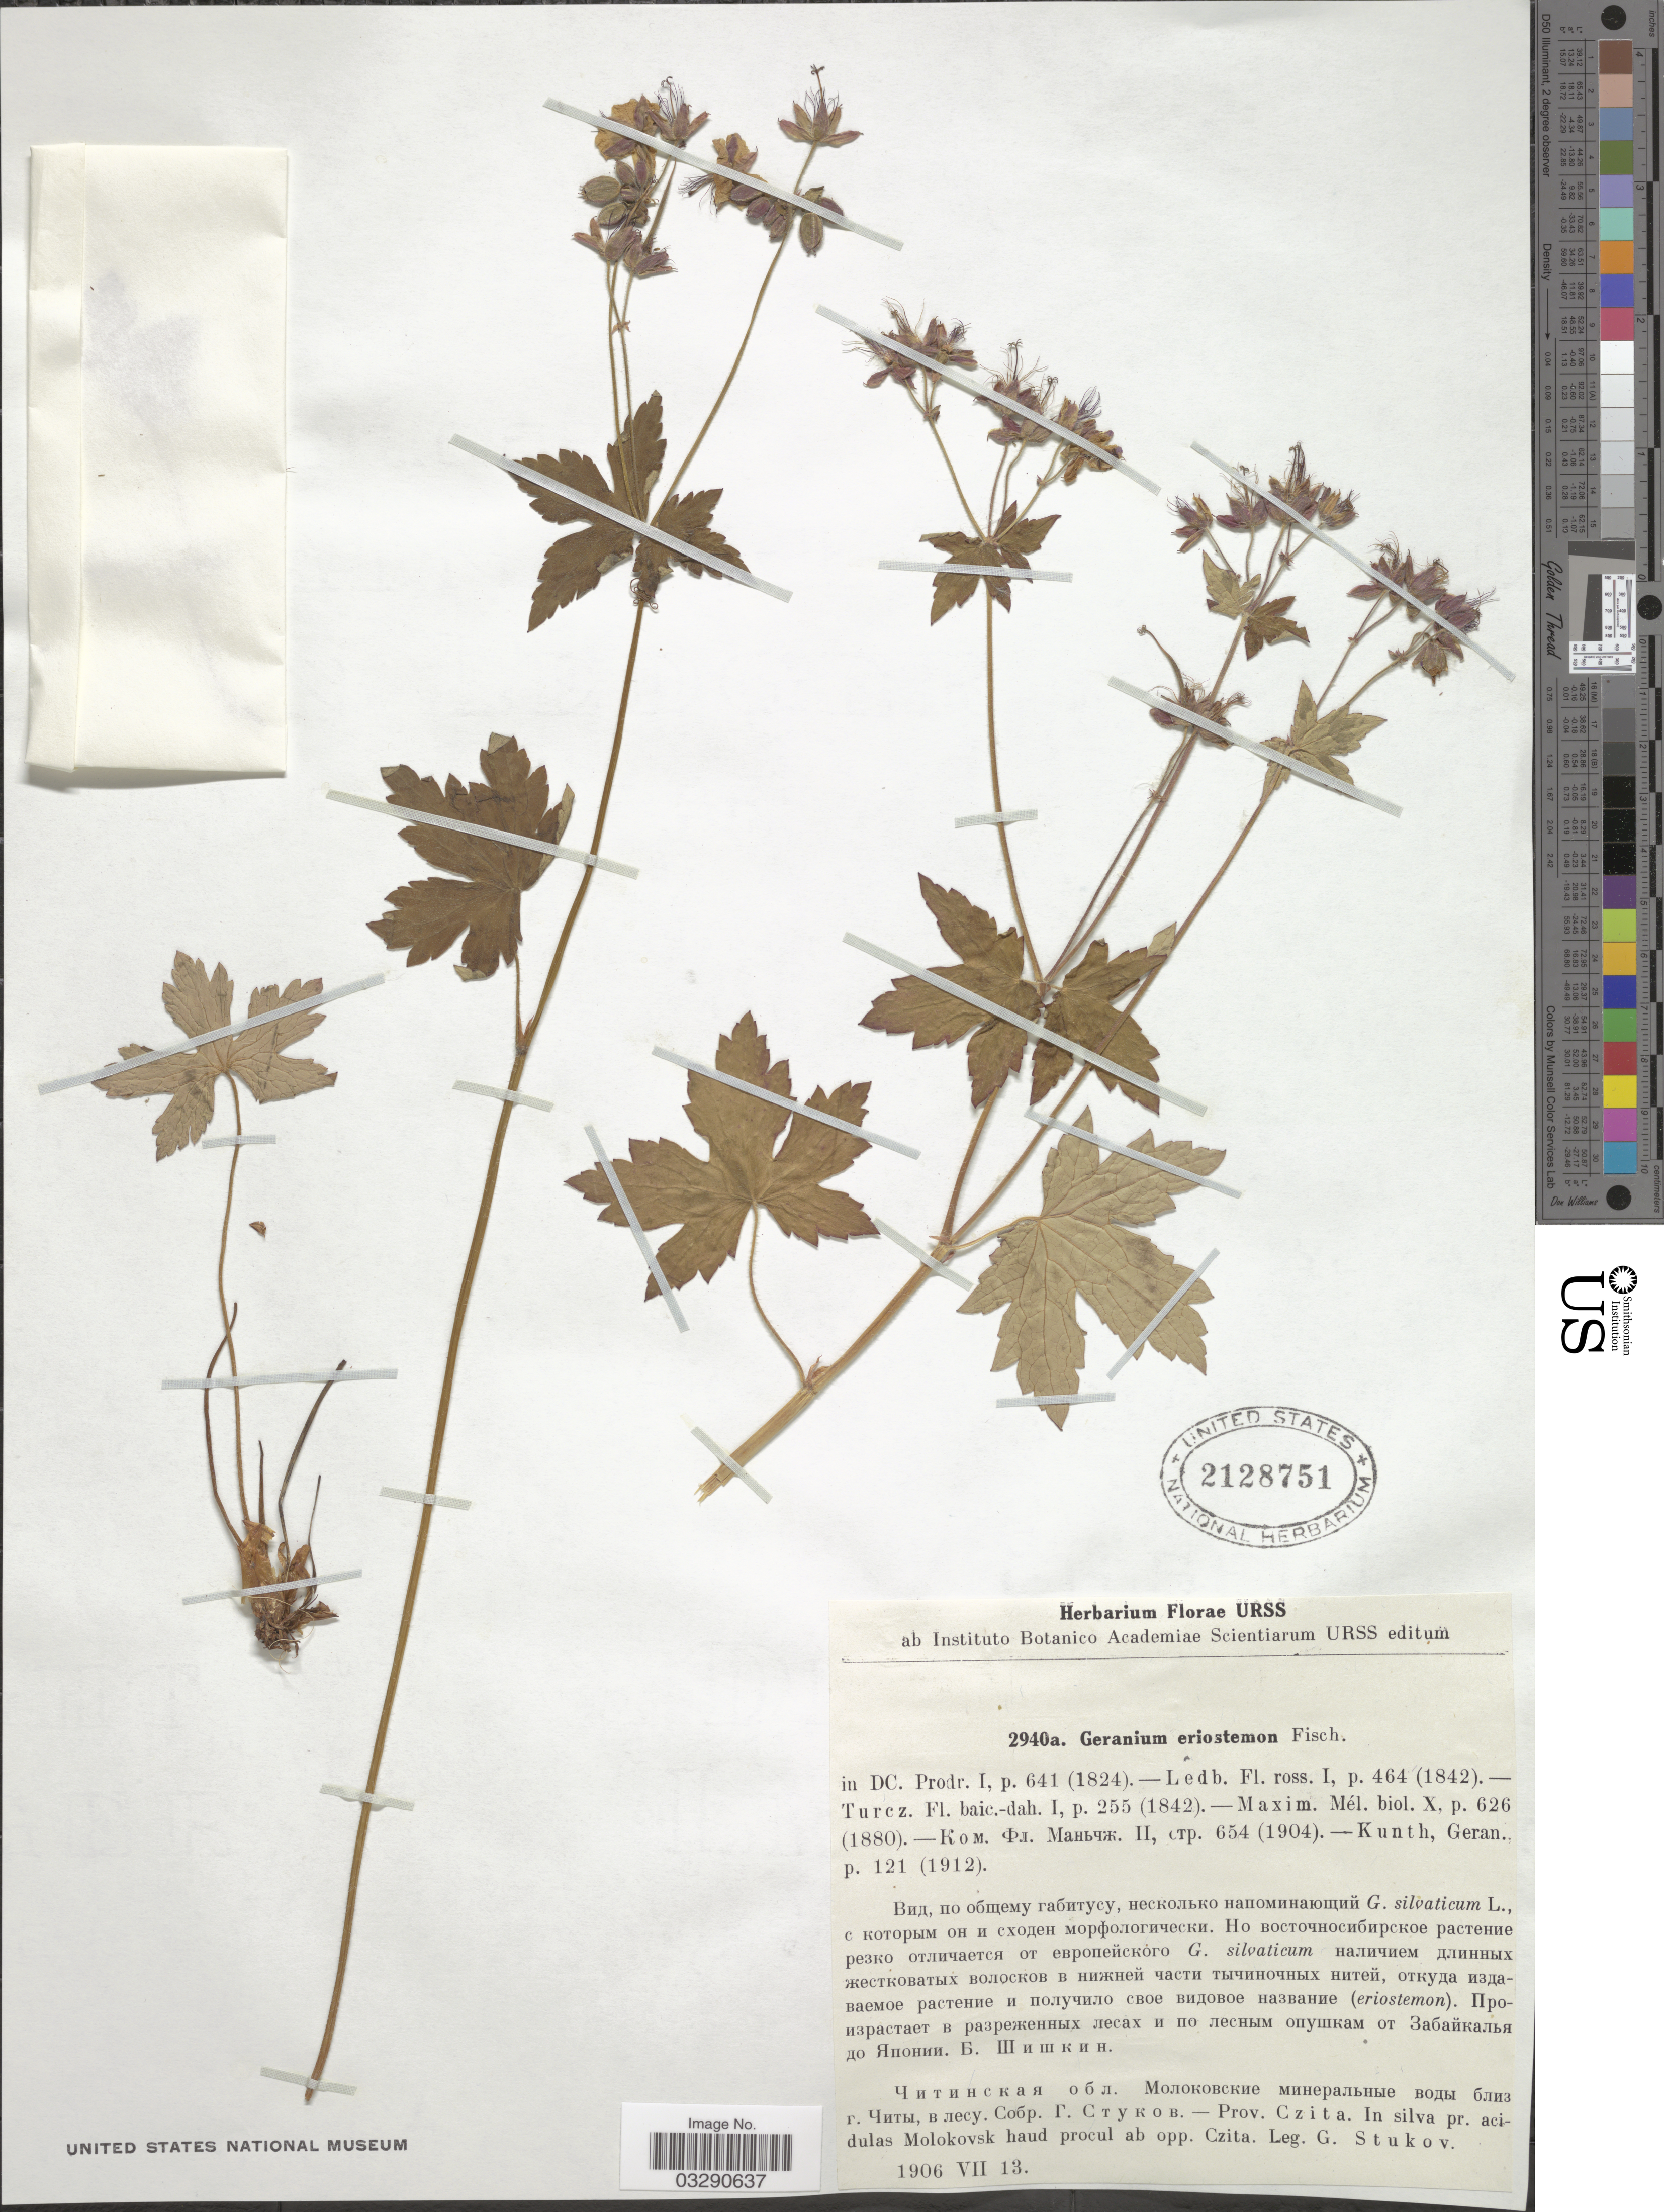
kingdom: Plantae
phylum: Tracheophyta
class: Magnoliopsida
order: Geraniales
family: Geraniaceae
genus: Geranium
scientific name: Geranium eriostemon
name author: Fisch. ex DC.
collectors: G. Stukov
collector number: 2940a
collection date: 1906-07-13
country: Russian Federation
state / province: Zabaykalsky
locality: Prov. Czita. In silva pr. acidulas Molokovsk haud procul ab opp. Czita.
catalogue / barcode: US 2128751